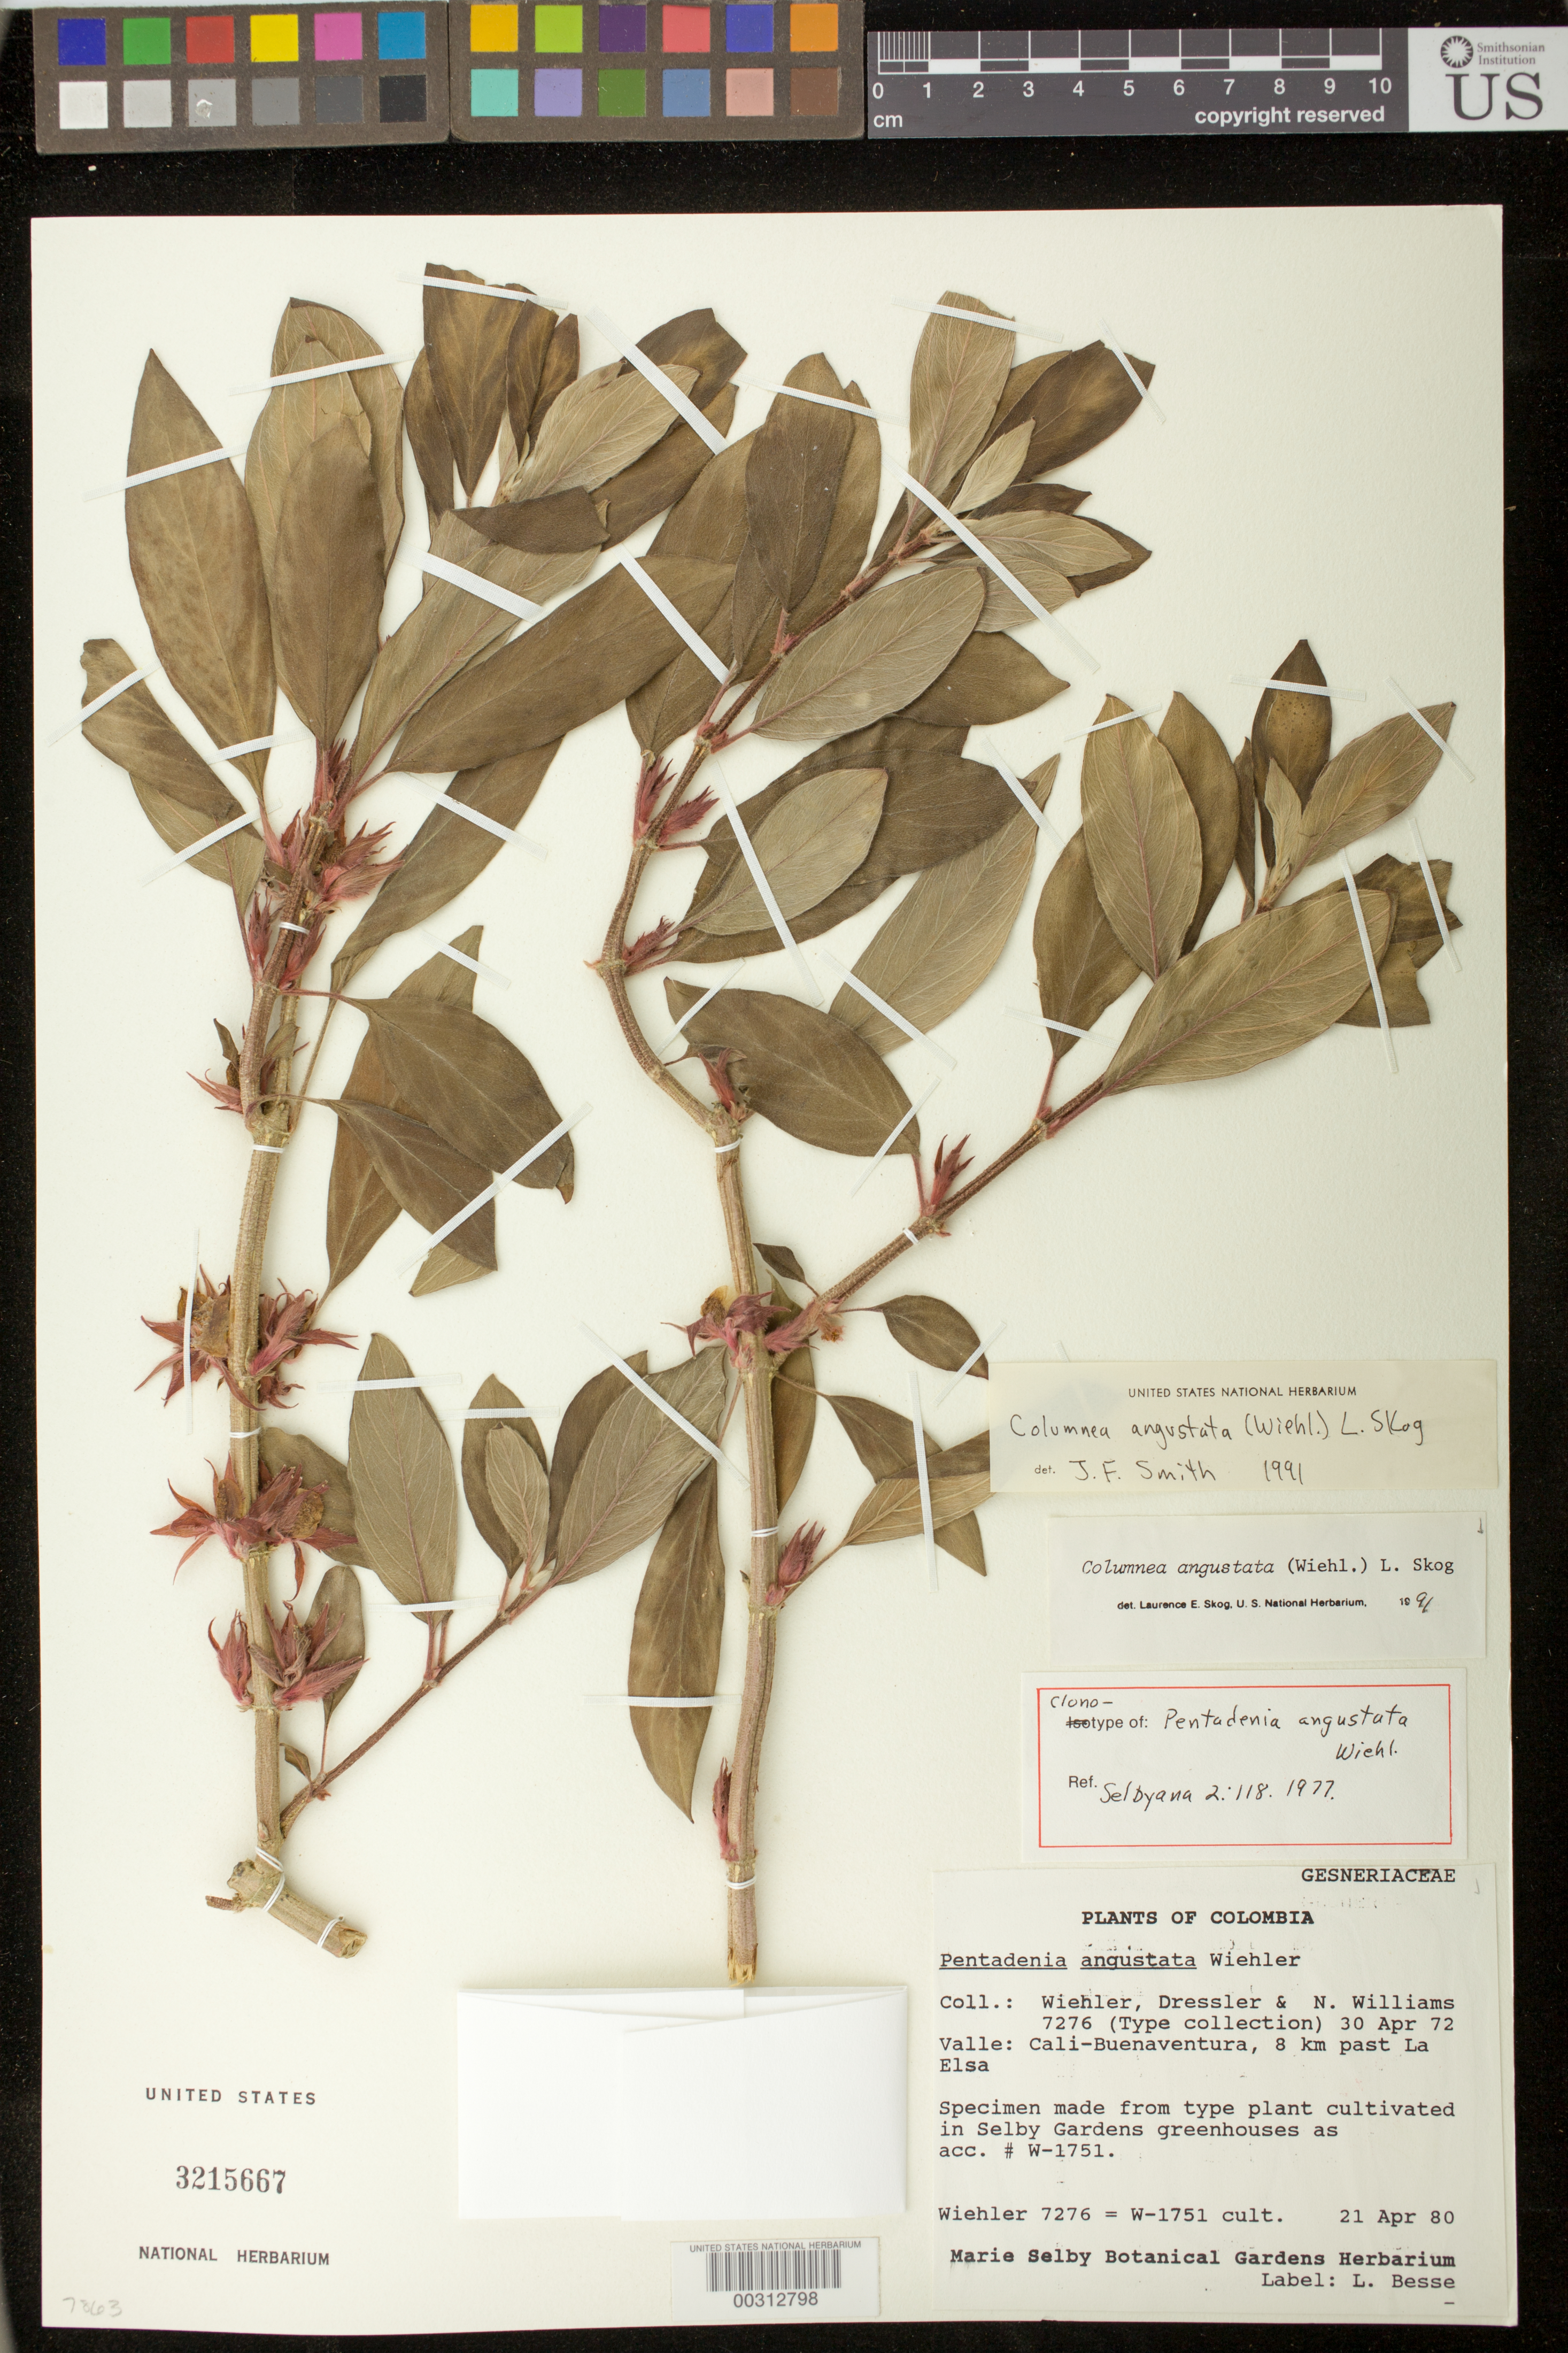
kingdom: Plantae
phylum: Tracheophyta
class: Magnoliopsida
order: Lamiales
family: Gesneriaceae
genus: Columnea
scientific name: Columnea angustata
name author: (Wiehler) L.E. Skog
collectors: H. J. Wiehler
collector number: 7276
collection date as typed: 21 Apr 1980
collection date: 1980-04-21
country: Colombia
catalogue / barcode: US 3215667